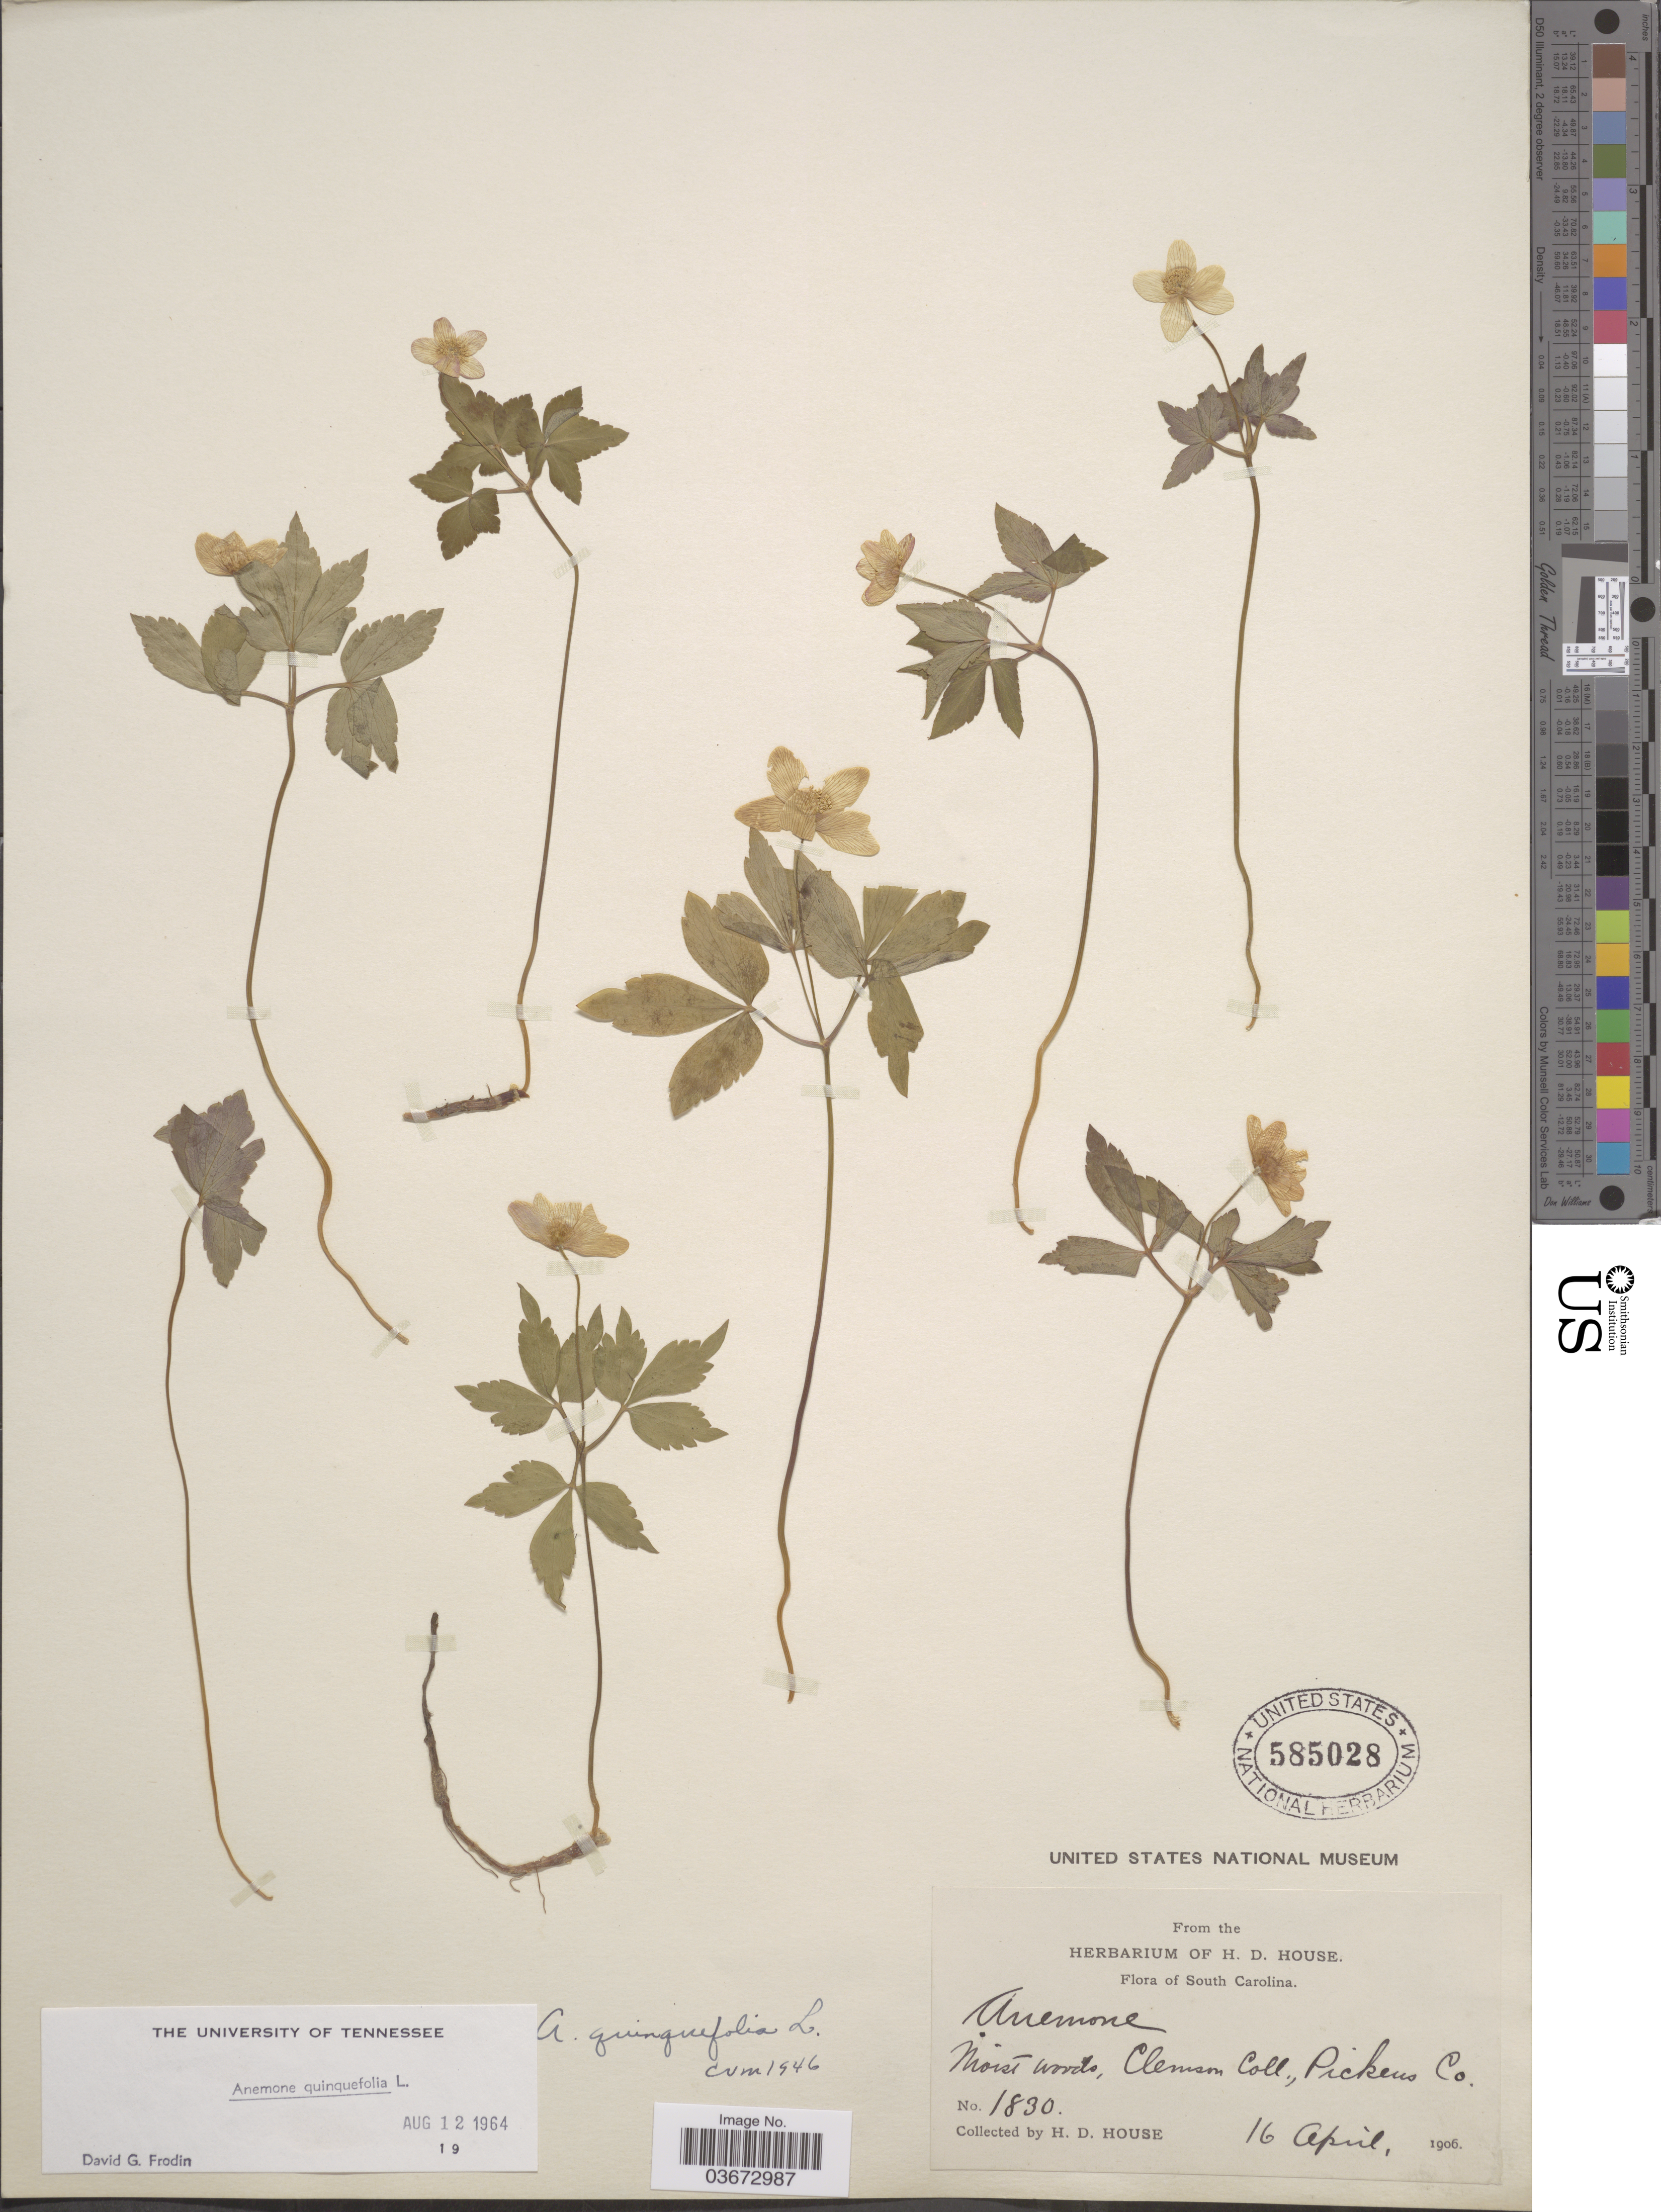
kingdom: Plantae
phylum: Tracheophyta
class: Magnoliopsida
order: Ranunculales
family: Ranunculaceae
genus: Anemone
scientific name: Anemone quinquefolia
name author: L.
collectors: H. D. House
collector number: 1830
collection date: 1906-04-16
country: United States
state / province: South Carolina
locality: Clemson Coll., Pickens Co.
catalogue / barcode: US 585028